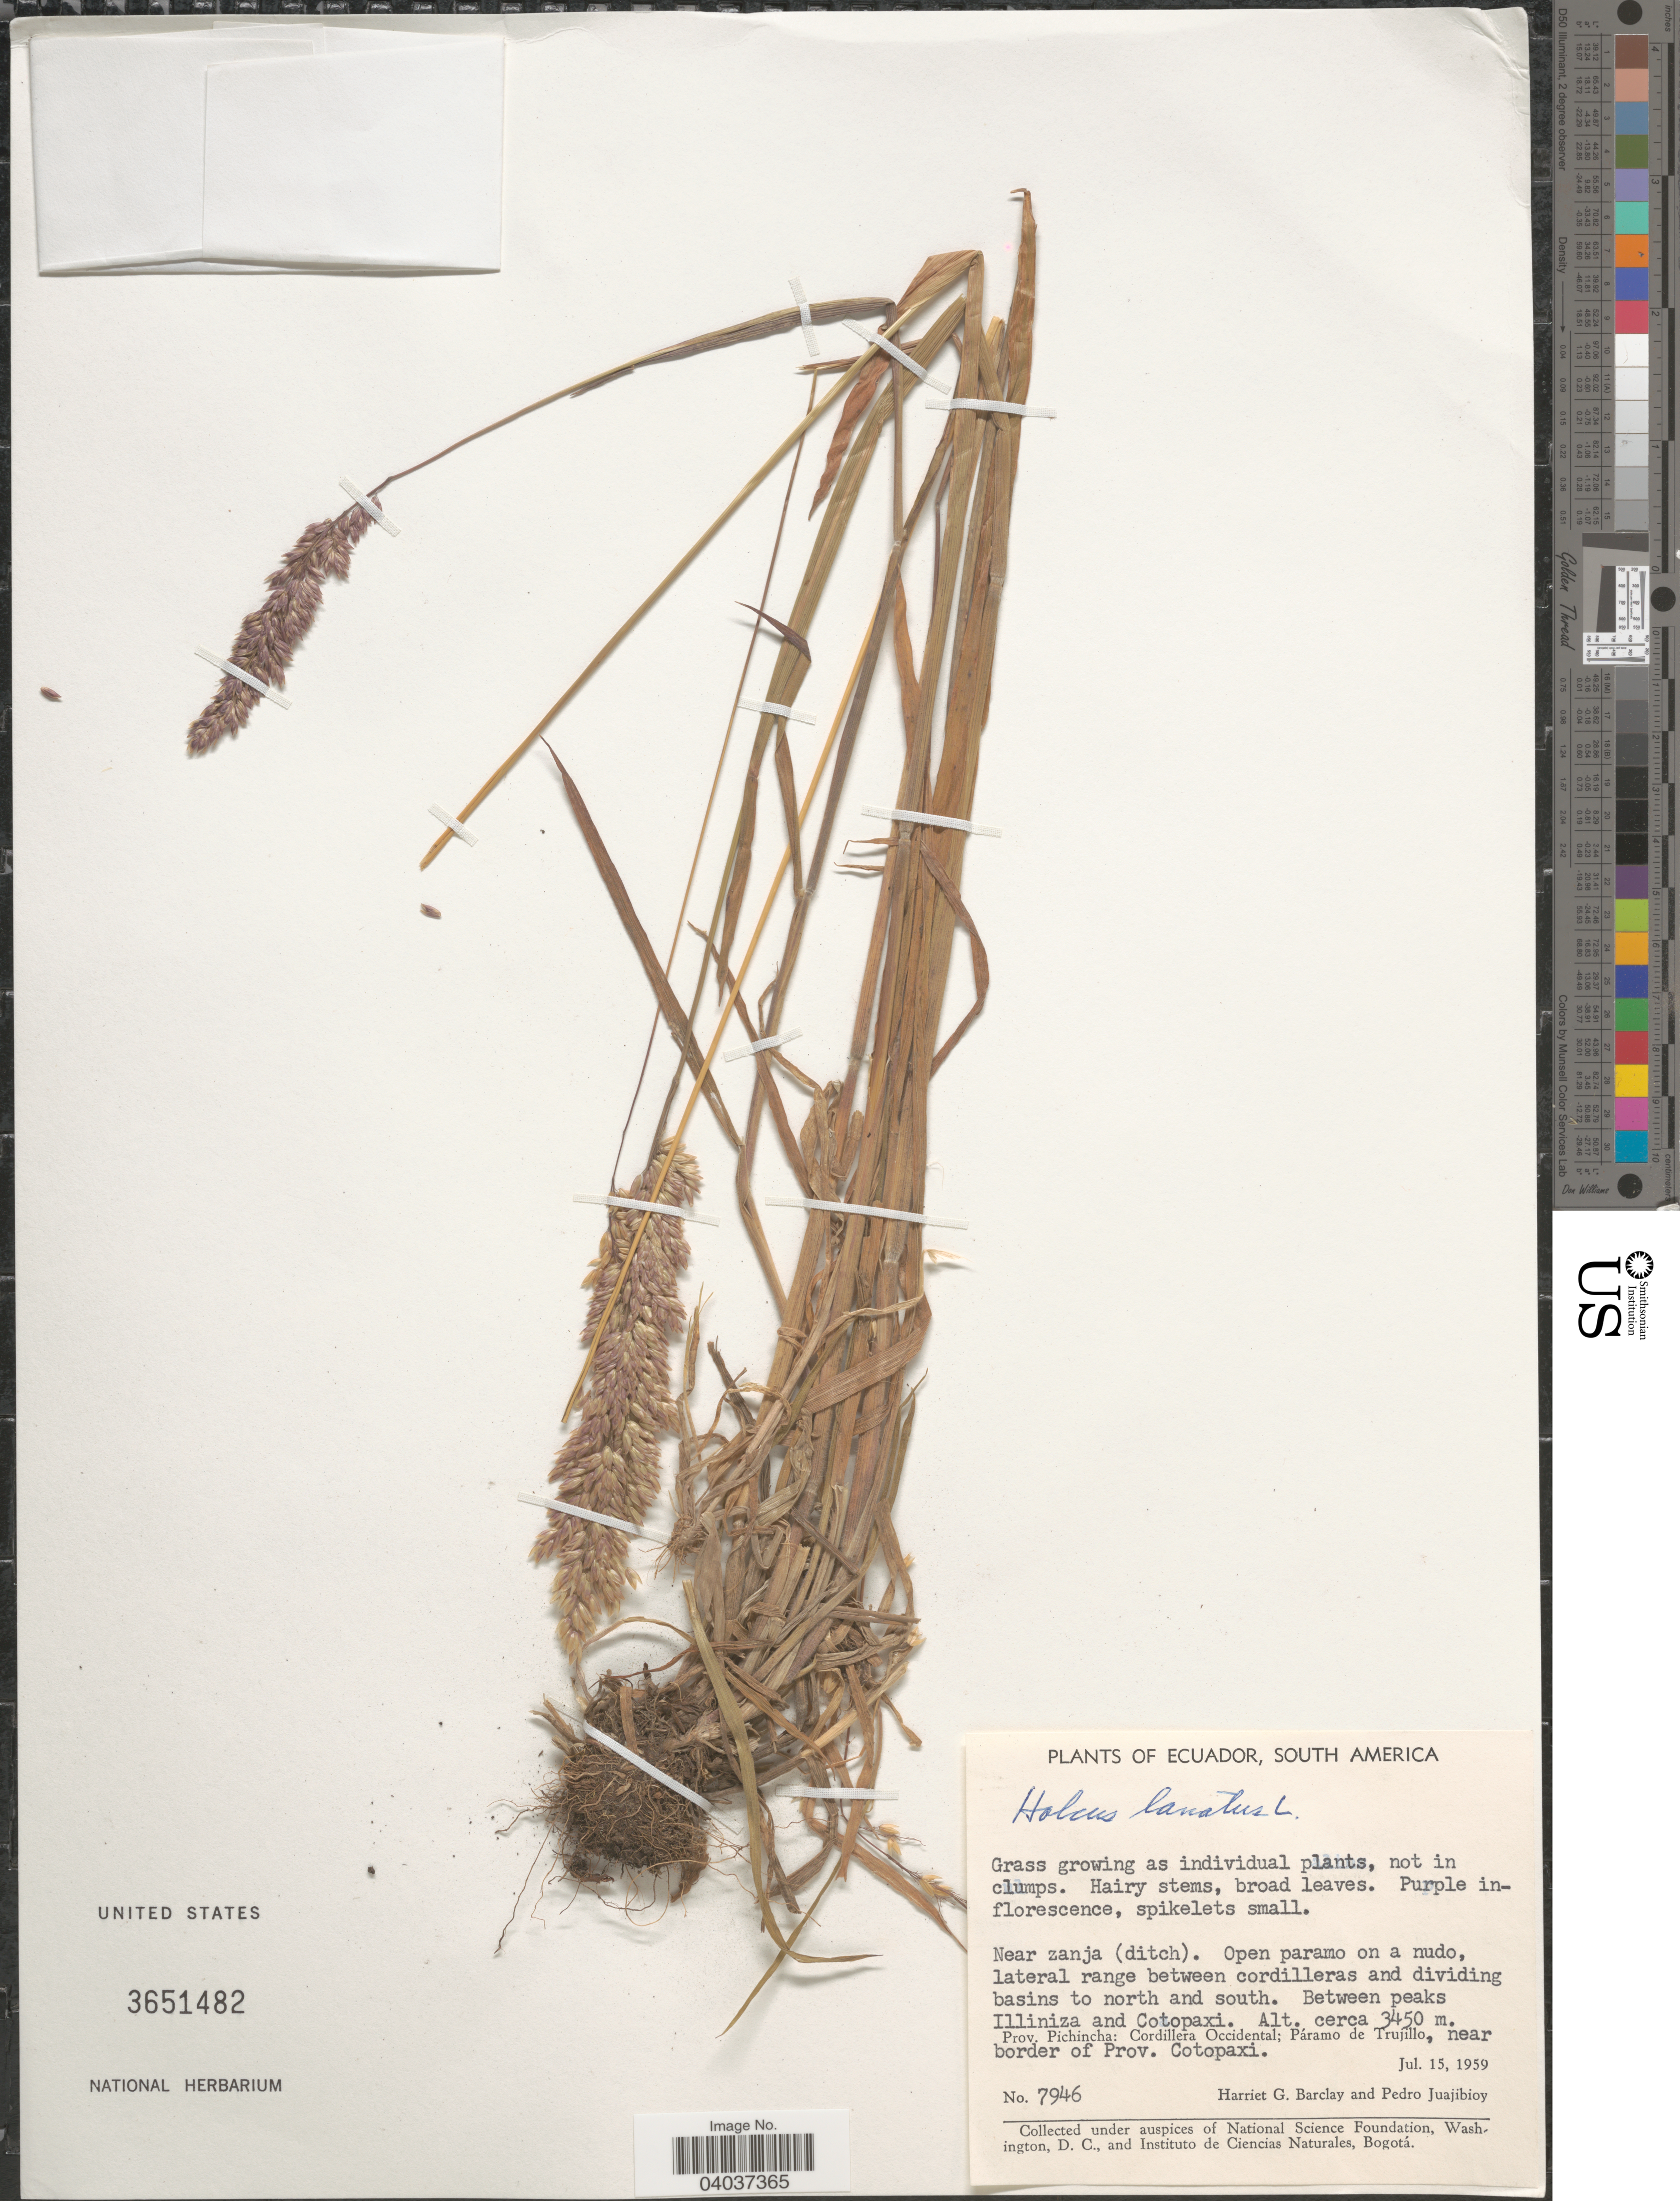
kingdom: Plantae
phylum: Tracheophyta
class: Liliopsida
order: Poales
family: Poaceae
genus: Holcus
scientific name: Holcus lanatus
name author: L.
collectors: H. G. Barclay & P. Juajibioy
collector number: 7946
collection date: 1959-07-15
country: Ecuador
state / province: Pichincha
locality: Open paramo on a nudo, lateral range between cordilleras and dividing basins to north and south. Between peaks Illiniza and Cotopaxi. Cordillera Occidental; Páramo de Trujillo, near border of Prov. Cotopaxi.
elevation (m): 3450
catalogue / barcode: US 3651482